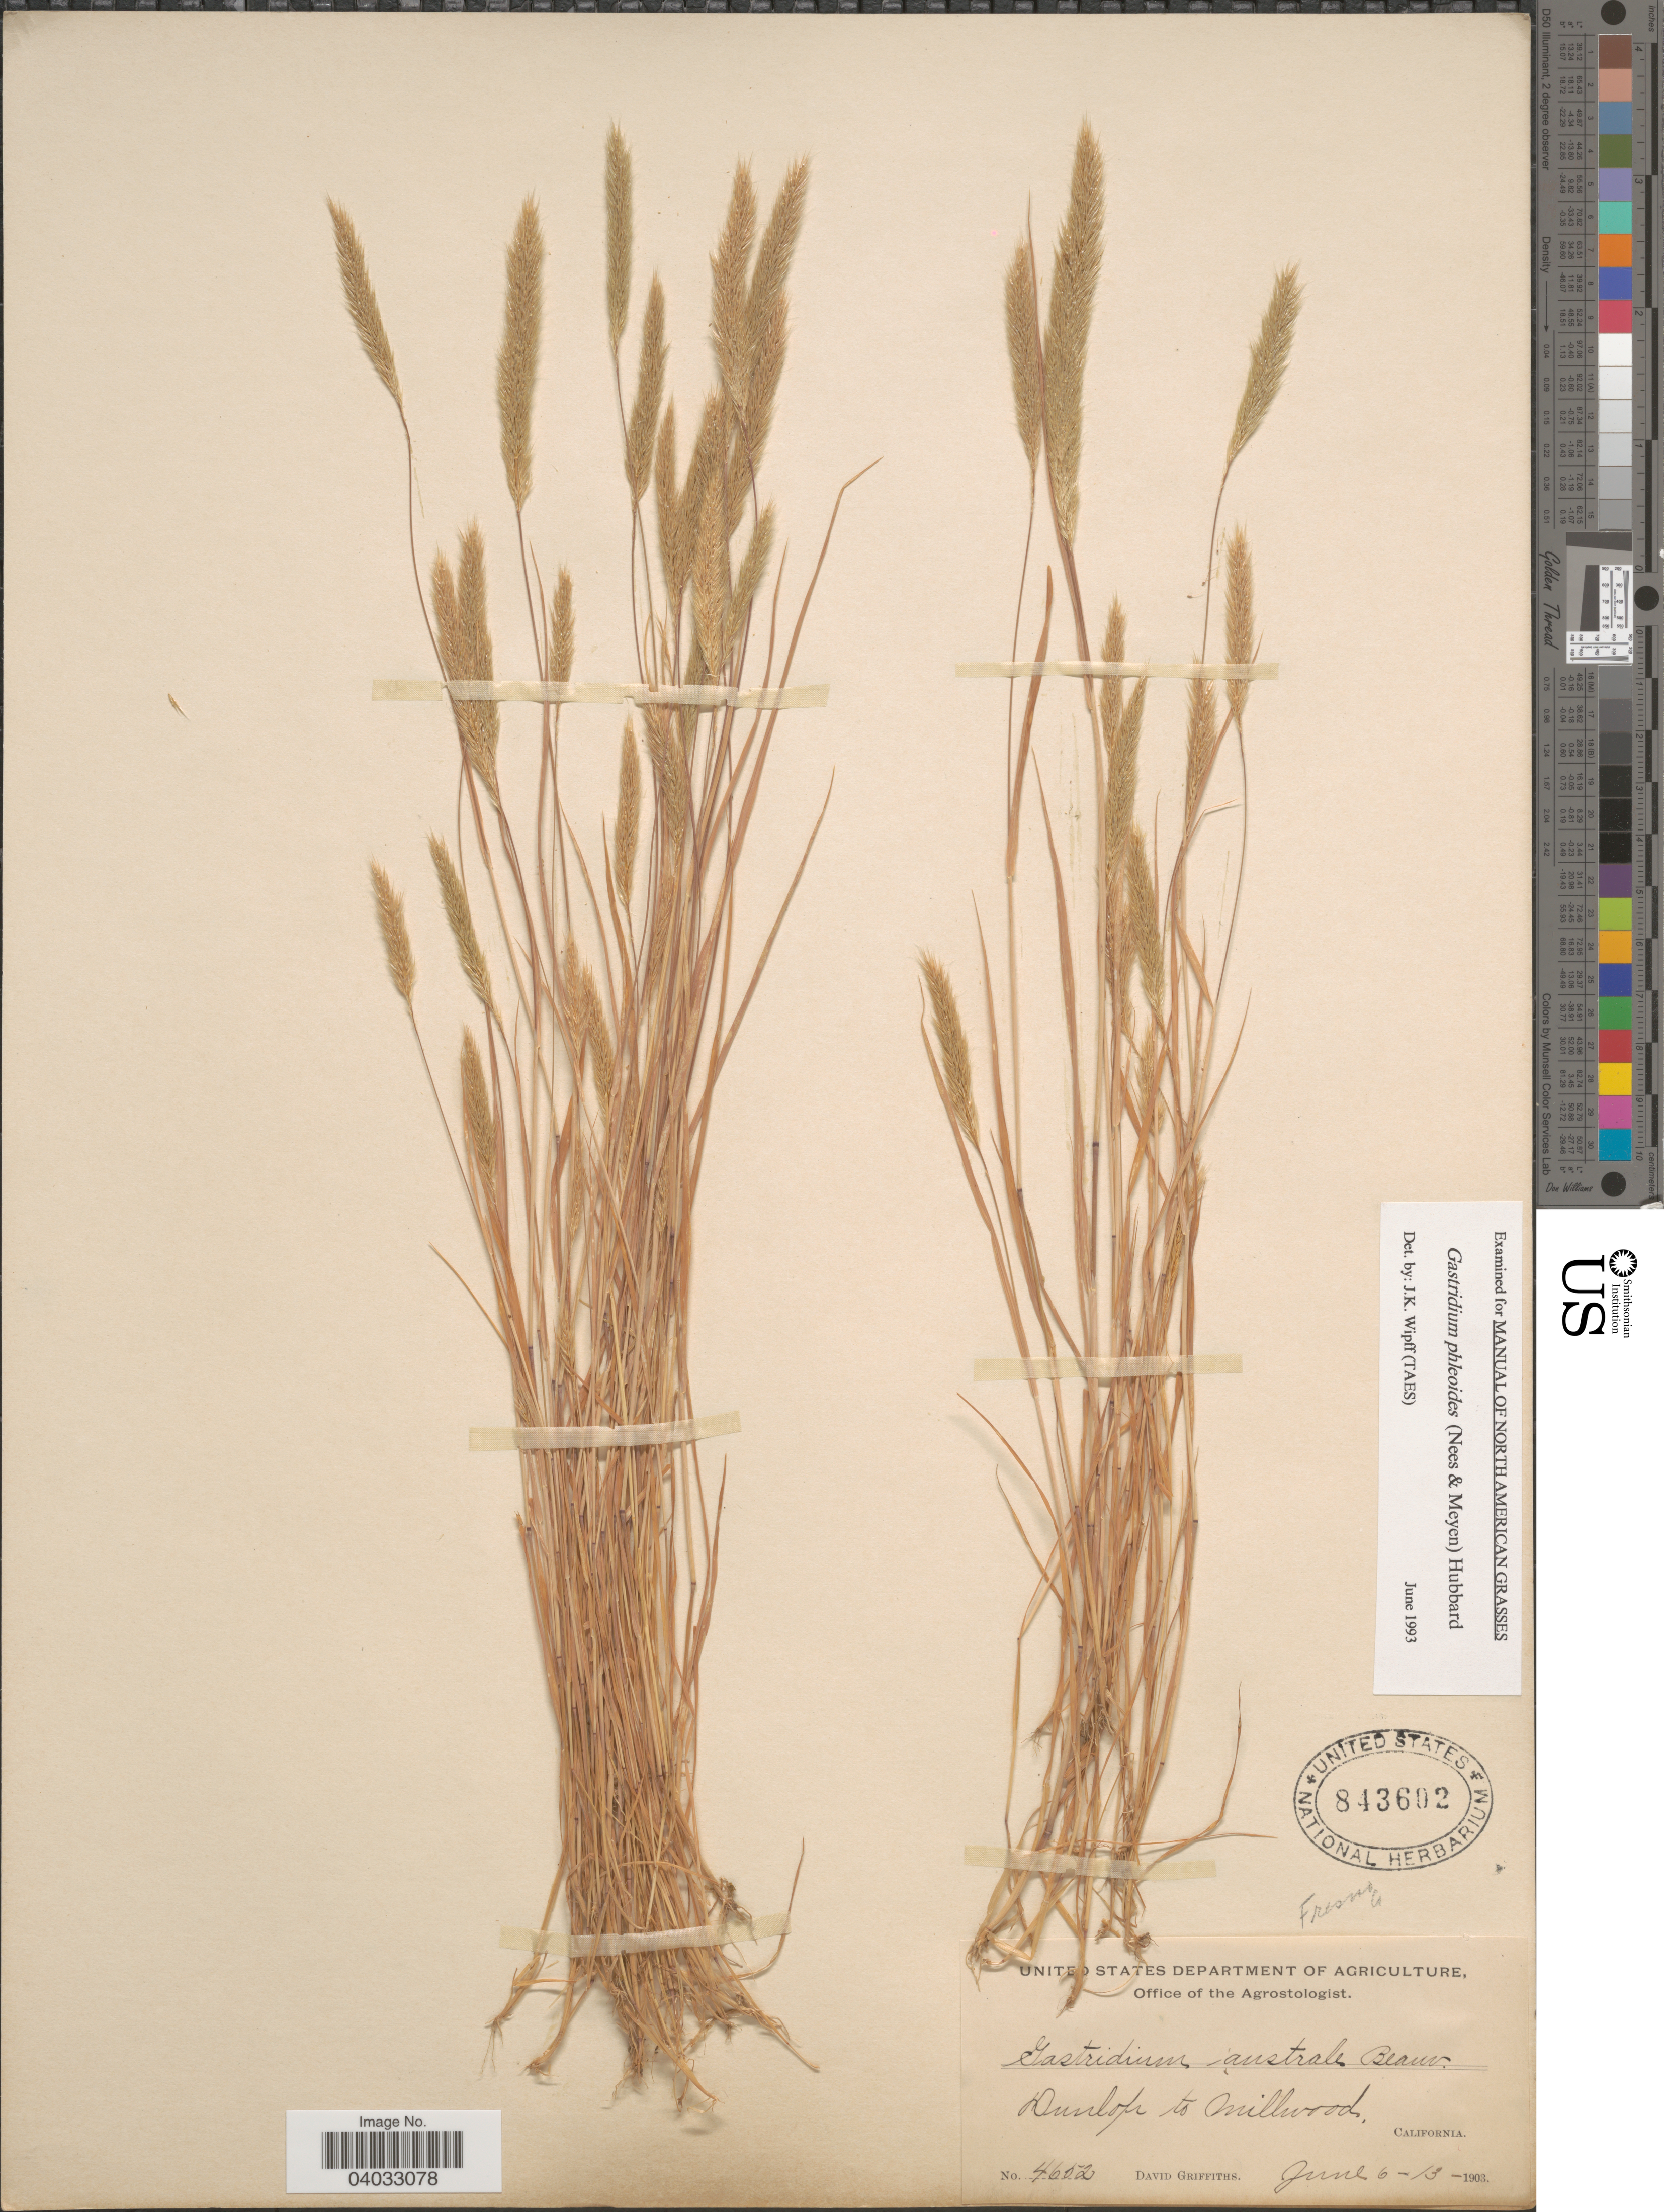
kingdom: Plantae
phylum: Tracheophyta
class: Liliopsida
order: Poales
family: Poaceae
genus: Gastridium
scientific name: Gastridium phleoides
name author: (Nees) C.E. Hubb.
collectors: D. Griffiths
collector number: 4652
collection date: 1903-06-06/1903-06-13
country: United States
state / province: California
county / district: Fresno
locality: Fresno Co. Dunlop to Millwood.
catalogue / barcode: US 843602